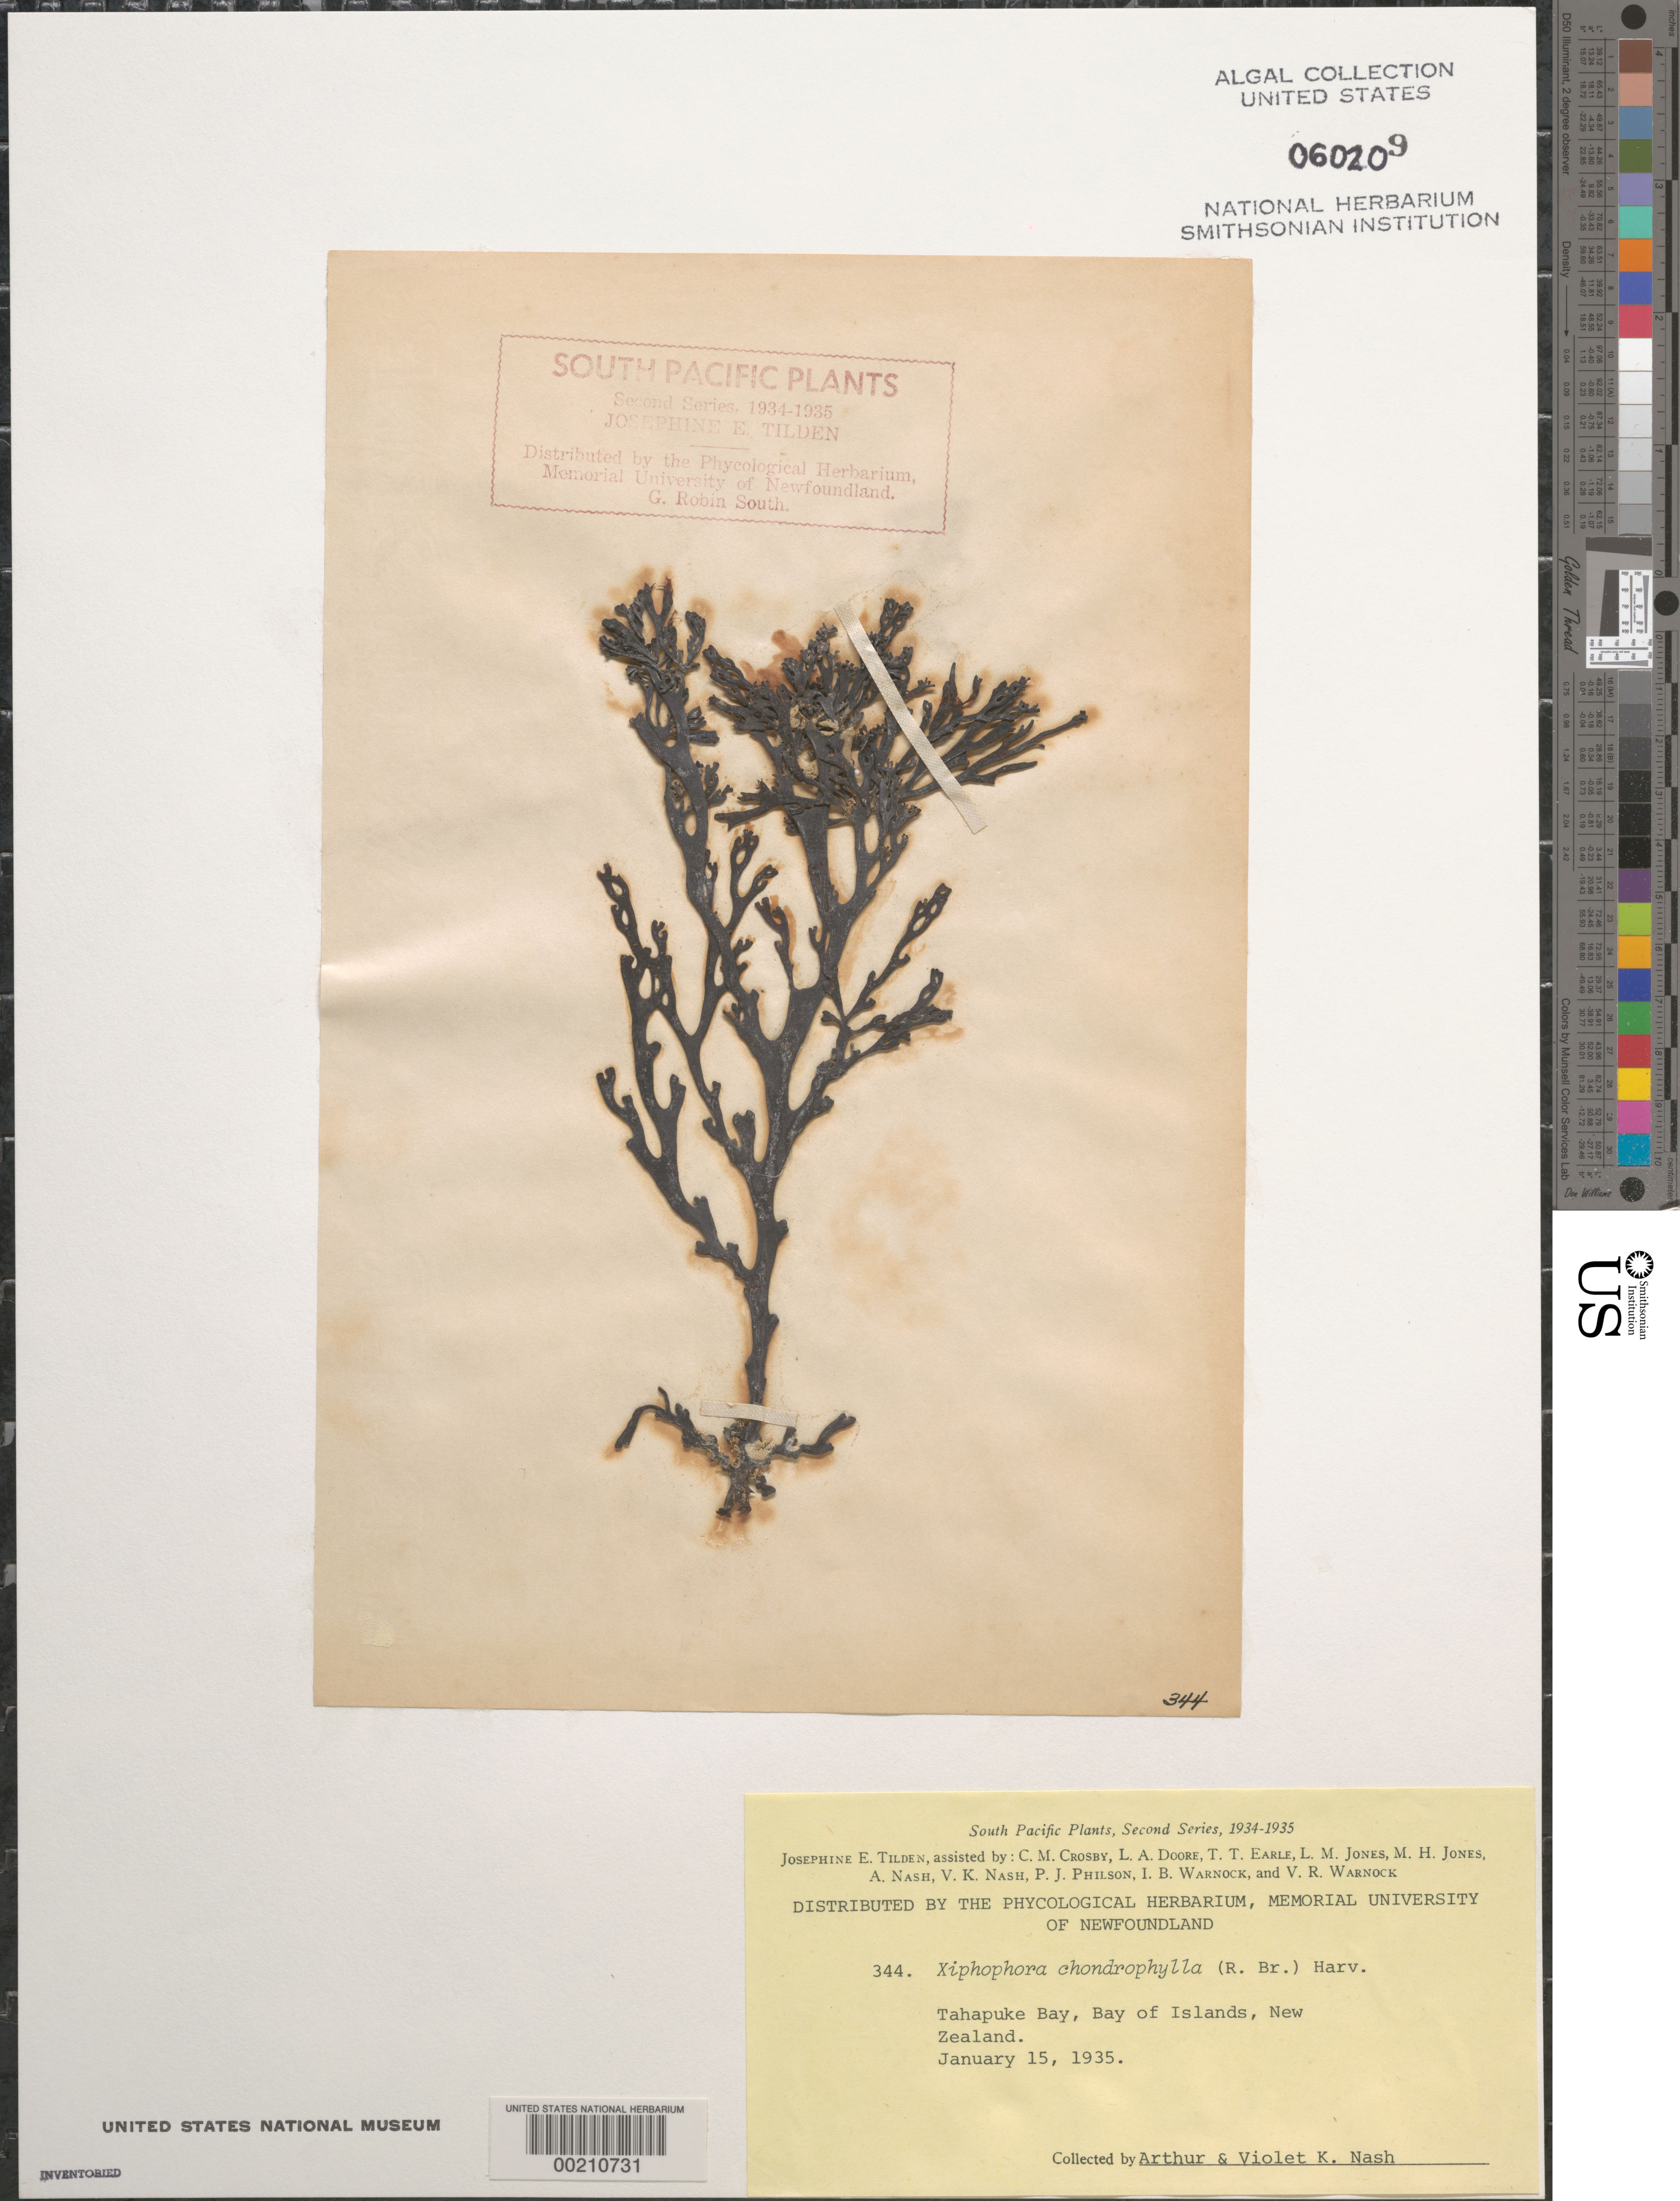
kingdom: Chromista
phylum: Ochrophyta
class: Phaeophyceae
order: Fucales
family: Xiphophoraceae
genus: Xiphophora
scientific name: Xiphophora chondrophylla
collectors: A. Nash & V. K. Nash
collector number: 344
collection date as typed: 15 Jan 1935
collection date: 1935-01-15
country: New Zealand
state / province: Northland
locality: Tahapuke bay, bay of islands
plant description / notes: Tilden, South Pacific Plants, Second Series, 1934-1935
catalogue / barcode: US 60209